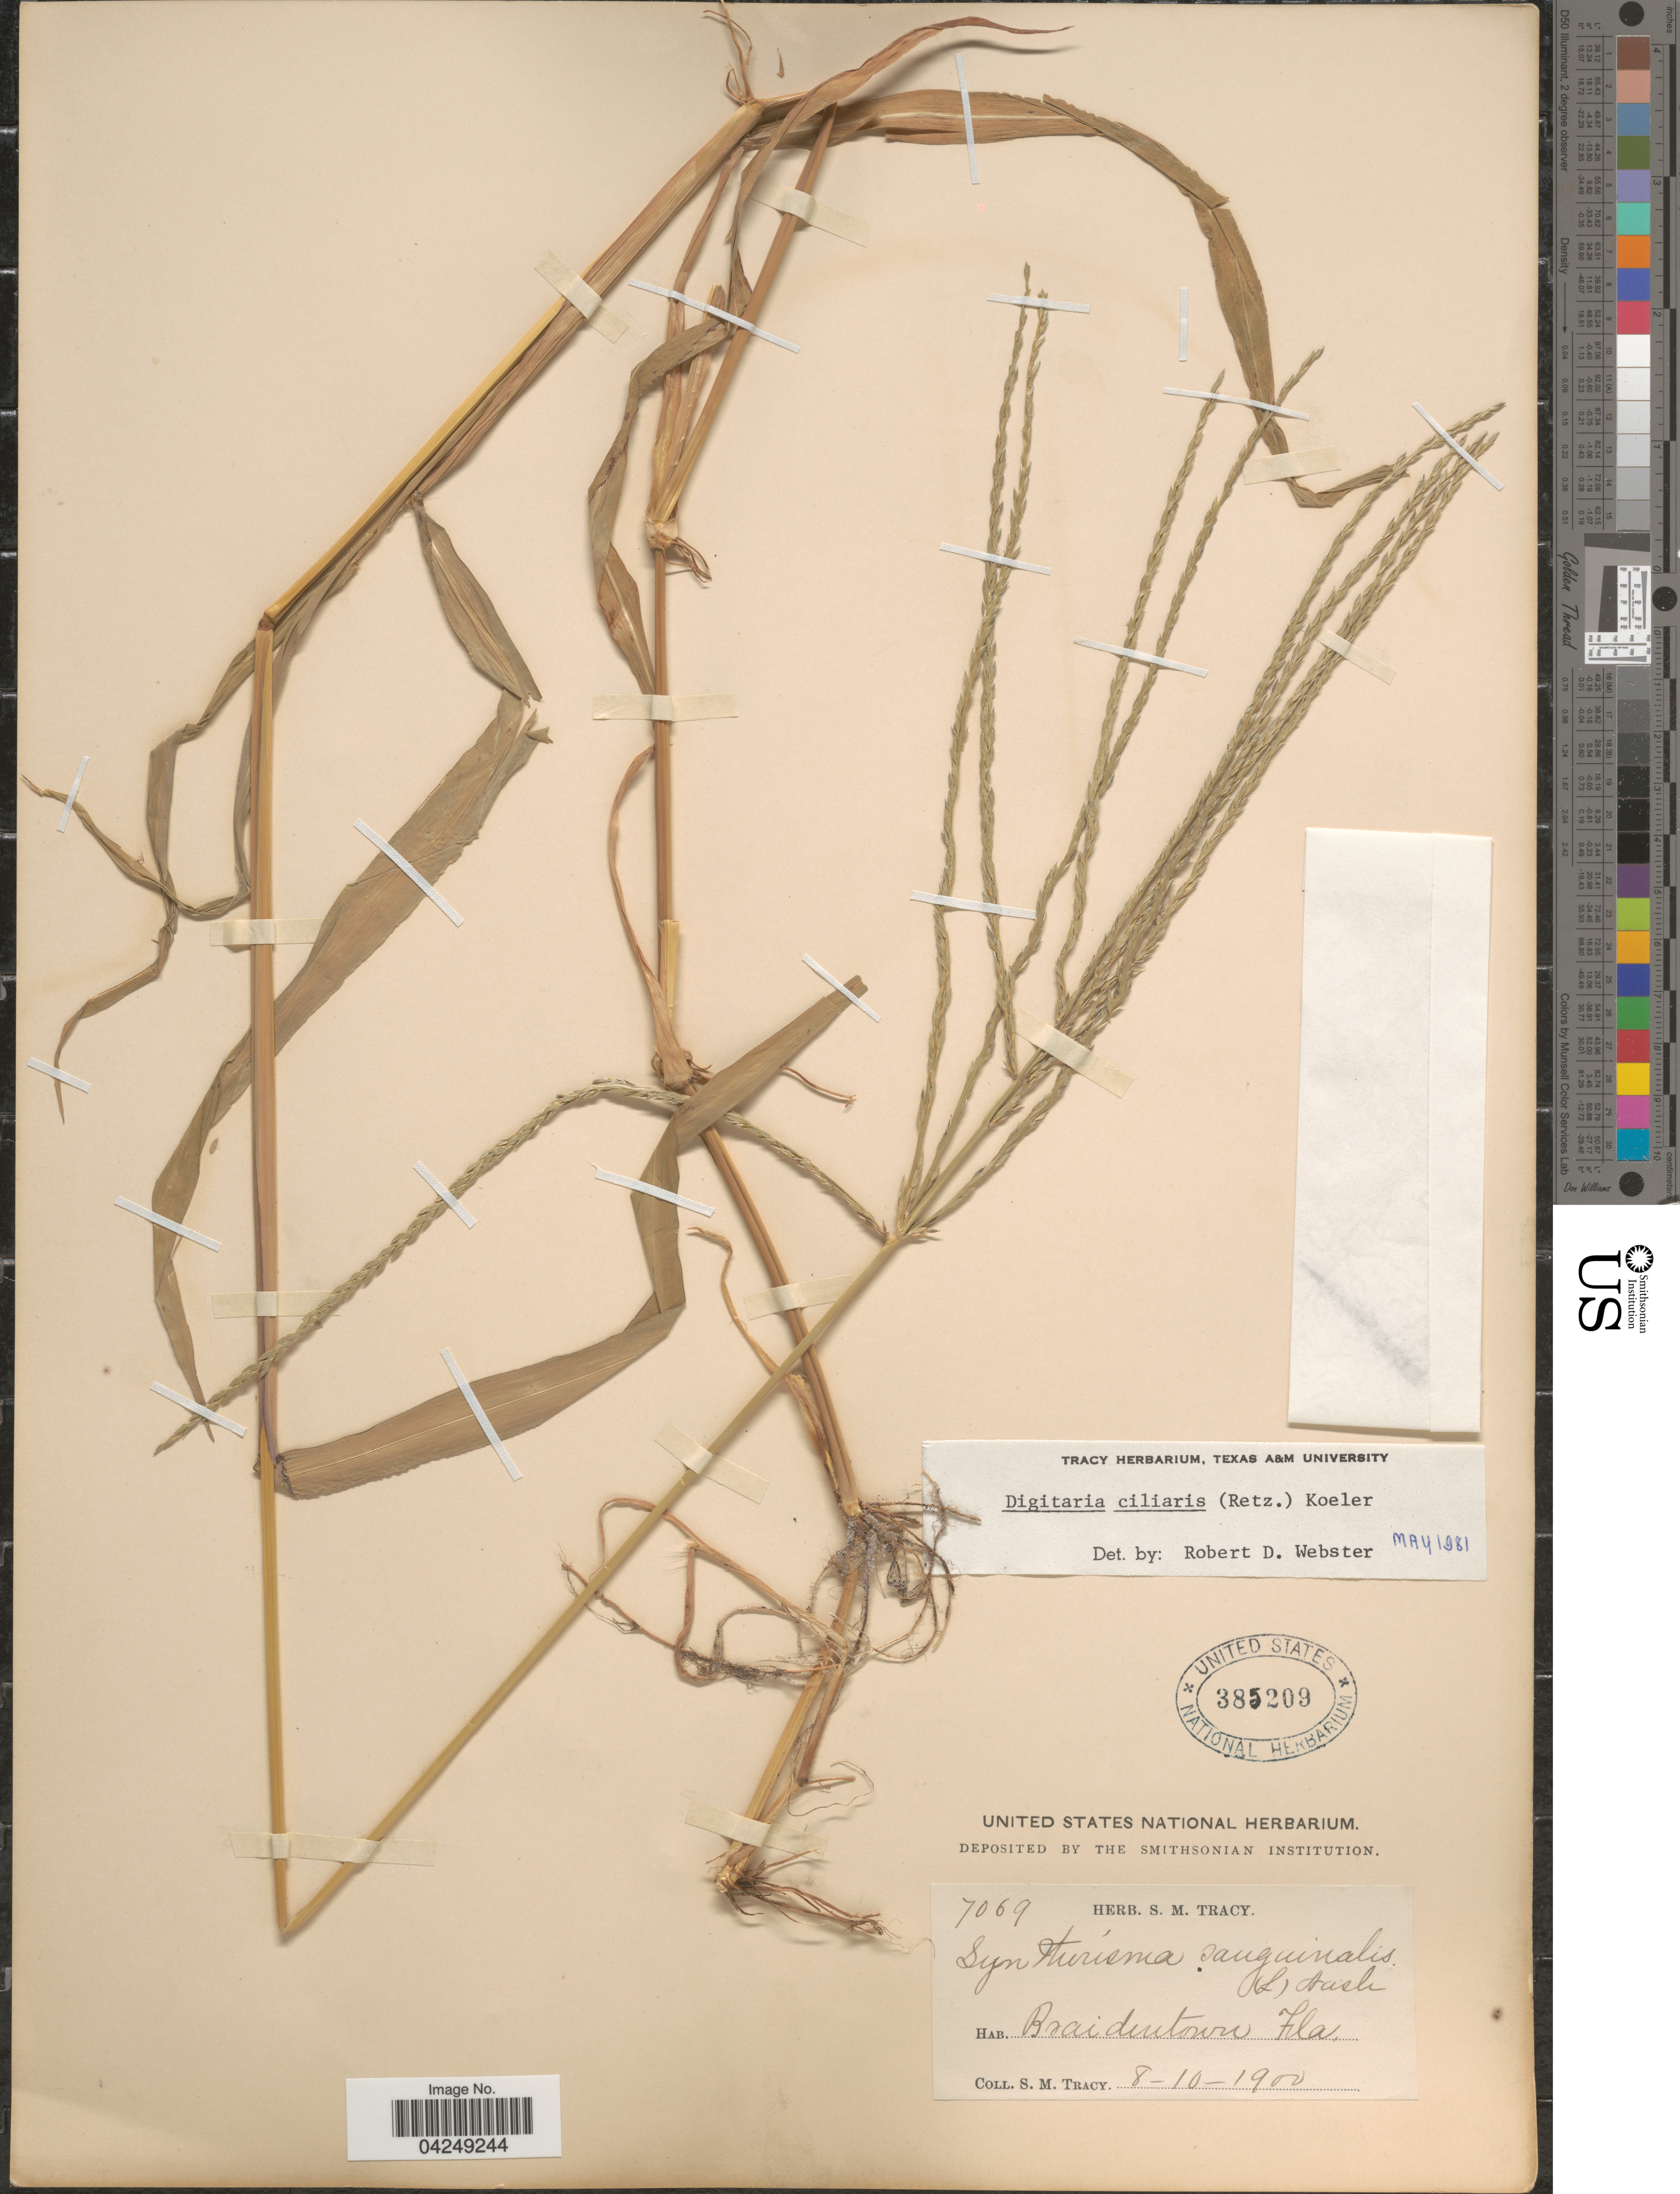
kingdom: Plantae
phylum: Tracheophyta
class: Liliopsida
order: Poales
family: Poaceae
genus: Digitaria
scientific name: Digitaria ciliaris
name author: (Retz.) Koeler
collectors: S. M. Tracy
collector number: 7069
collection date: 1900-08-10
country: United States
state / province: Florida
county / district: Manatee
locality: Braidentown (Present day: Bradenton)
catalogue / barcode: US 385209